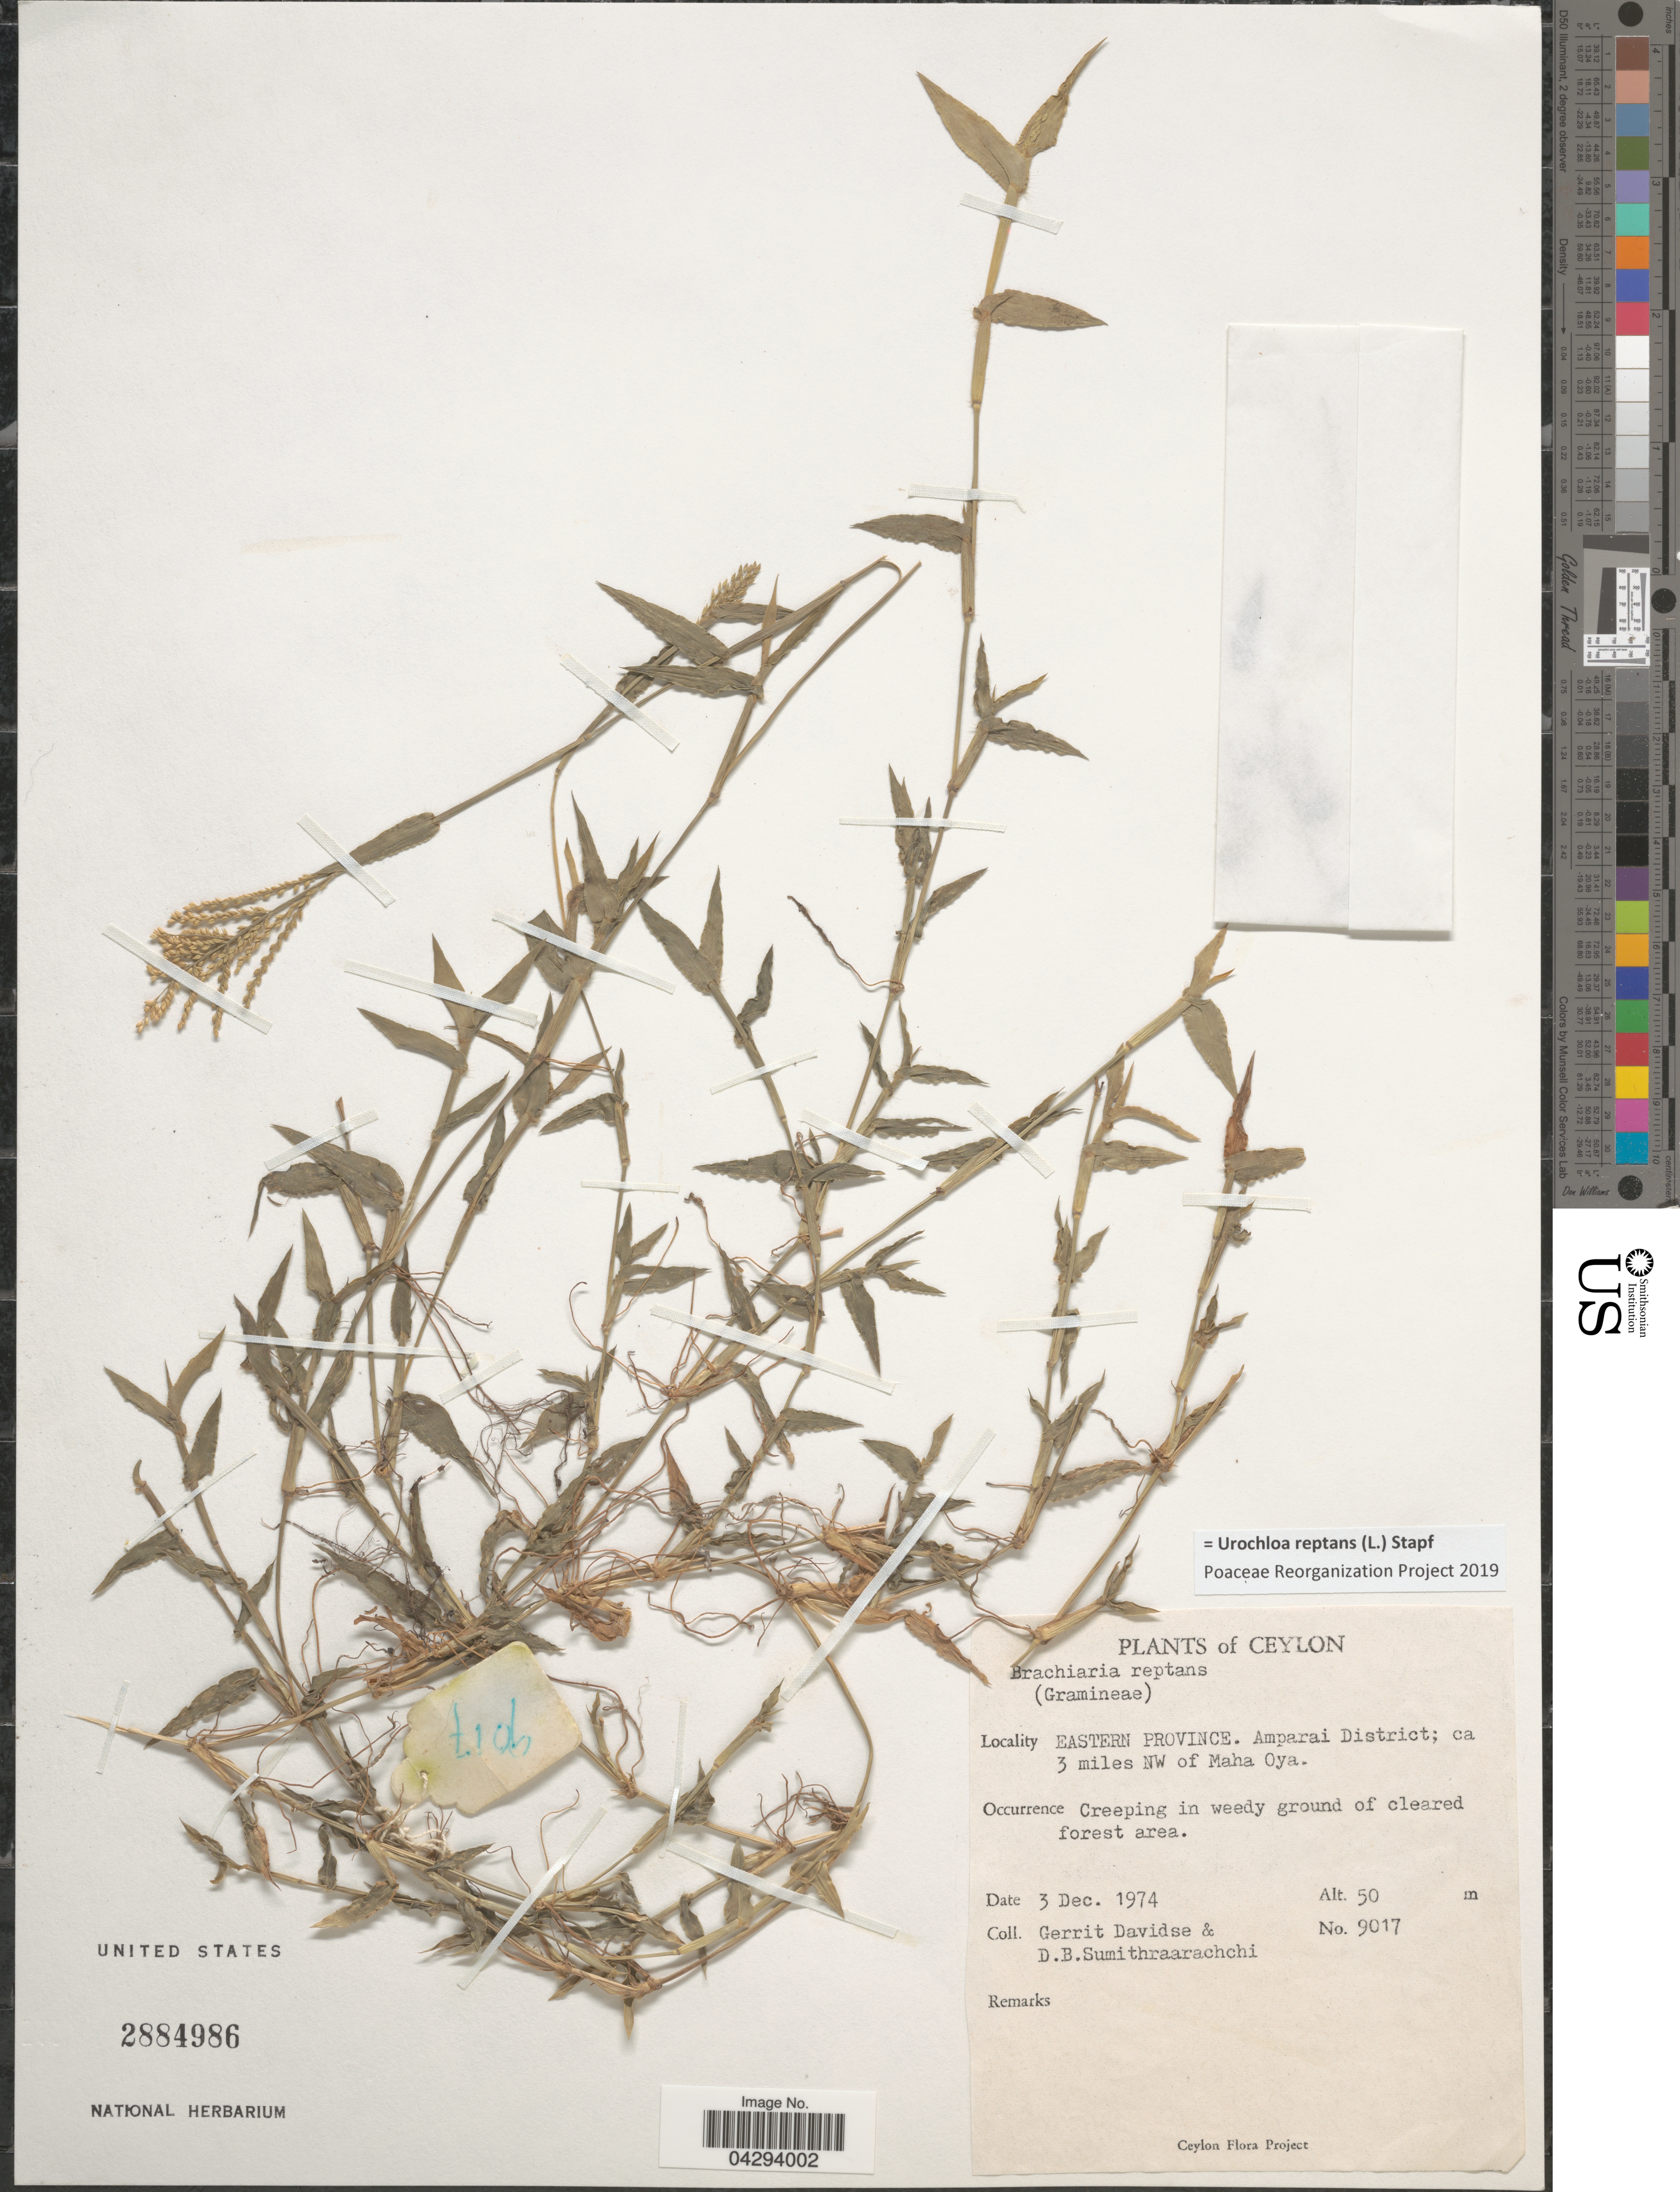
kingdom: Plantae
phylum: Tracheophyta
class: Liliopsida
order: Poales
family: Poaceae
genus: Urochloa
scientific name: Urochloa reptans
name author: (L.) Stapf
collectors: G. Davidse & D. B. Sumithraarachchi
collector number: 9017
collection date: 1974-12-03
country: Sri Lanka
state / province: Eastern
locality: Ceylon. Amaparai District; ca 3 miles NW of Maha Oya.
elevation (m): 50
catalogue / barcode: US 2884986